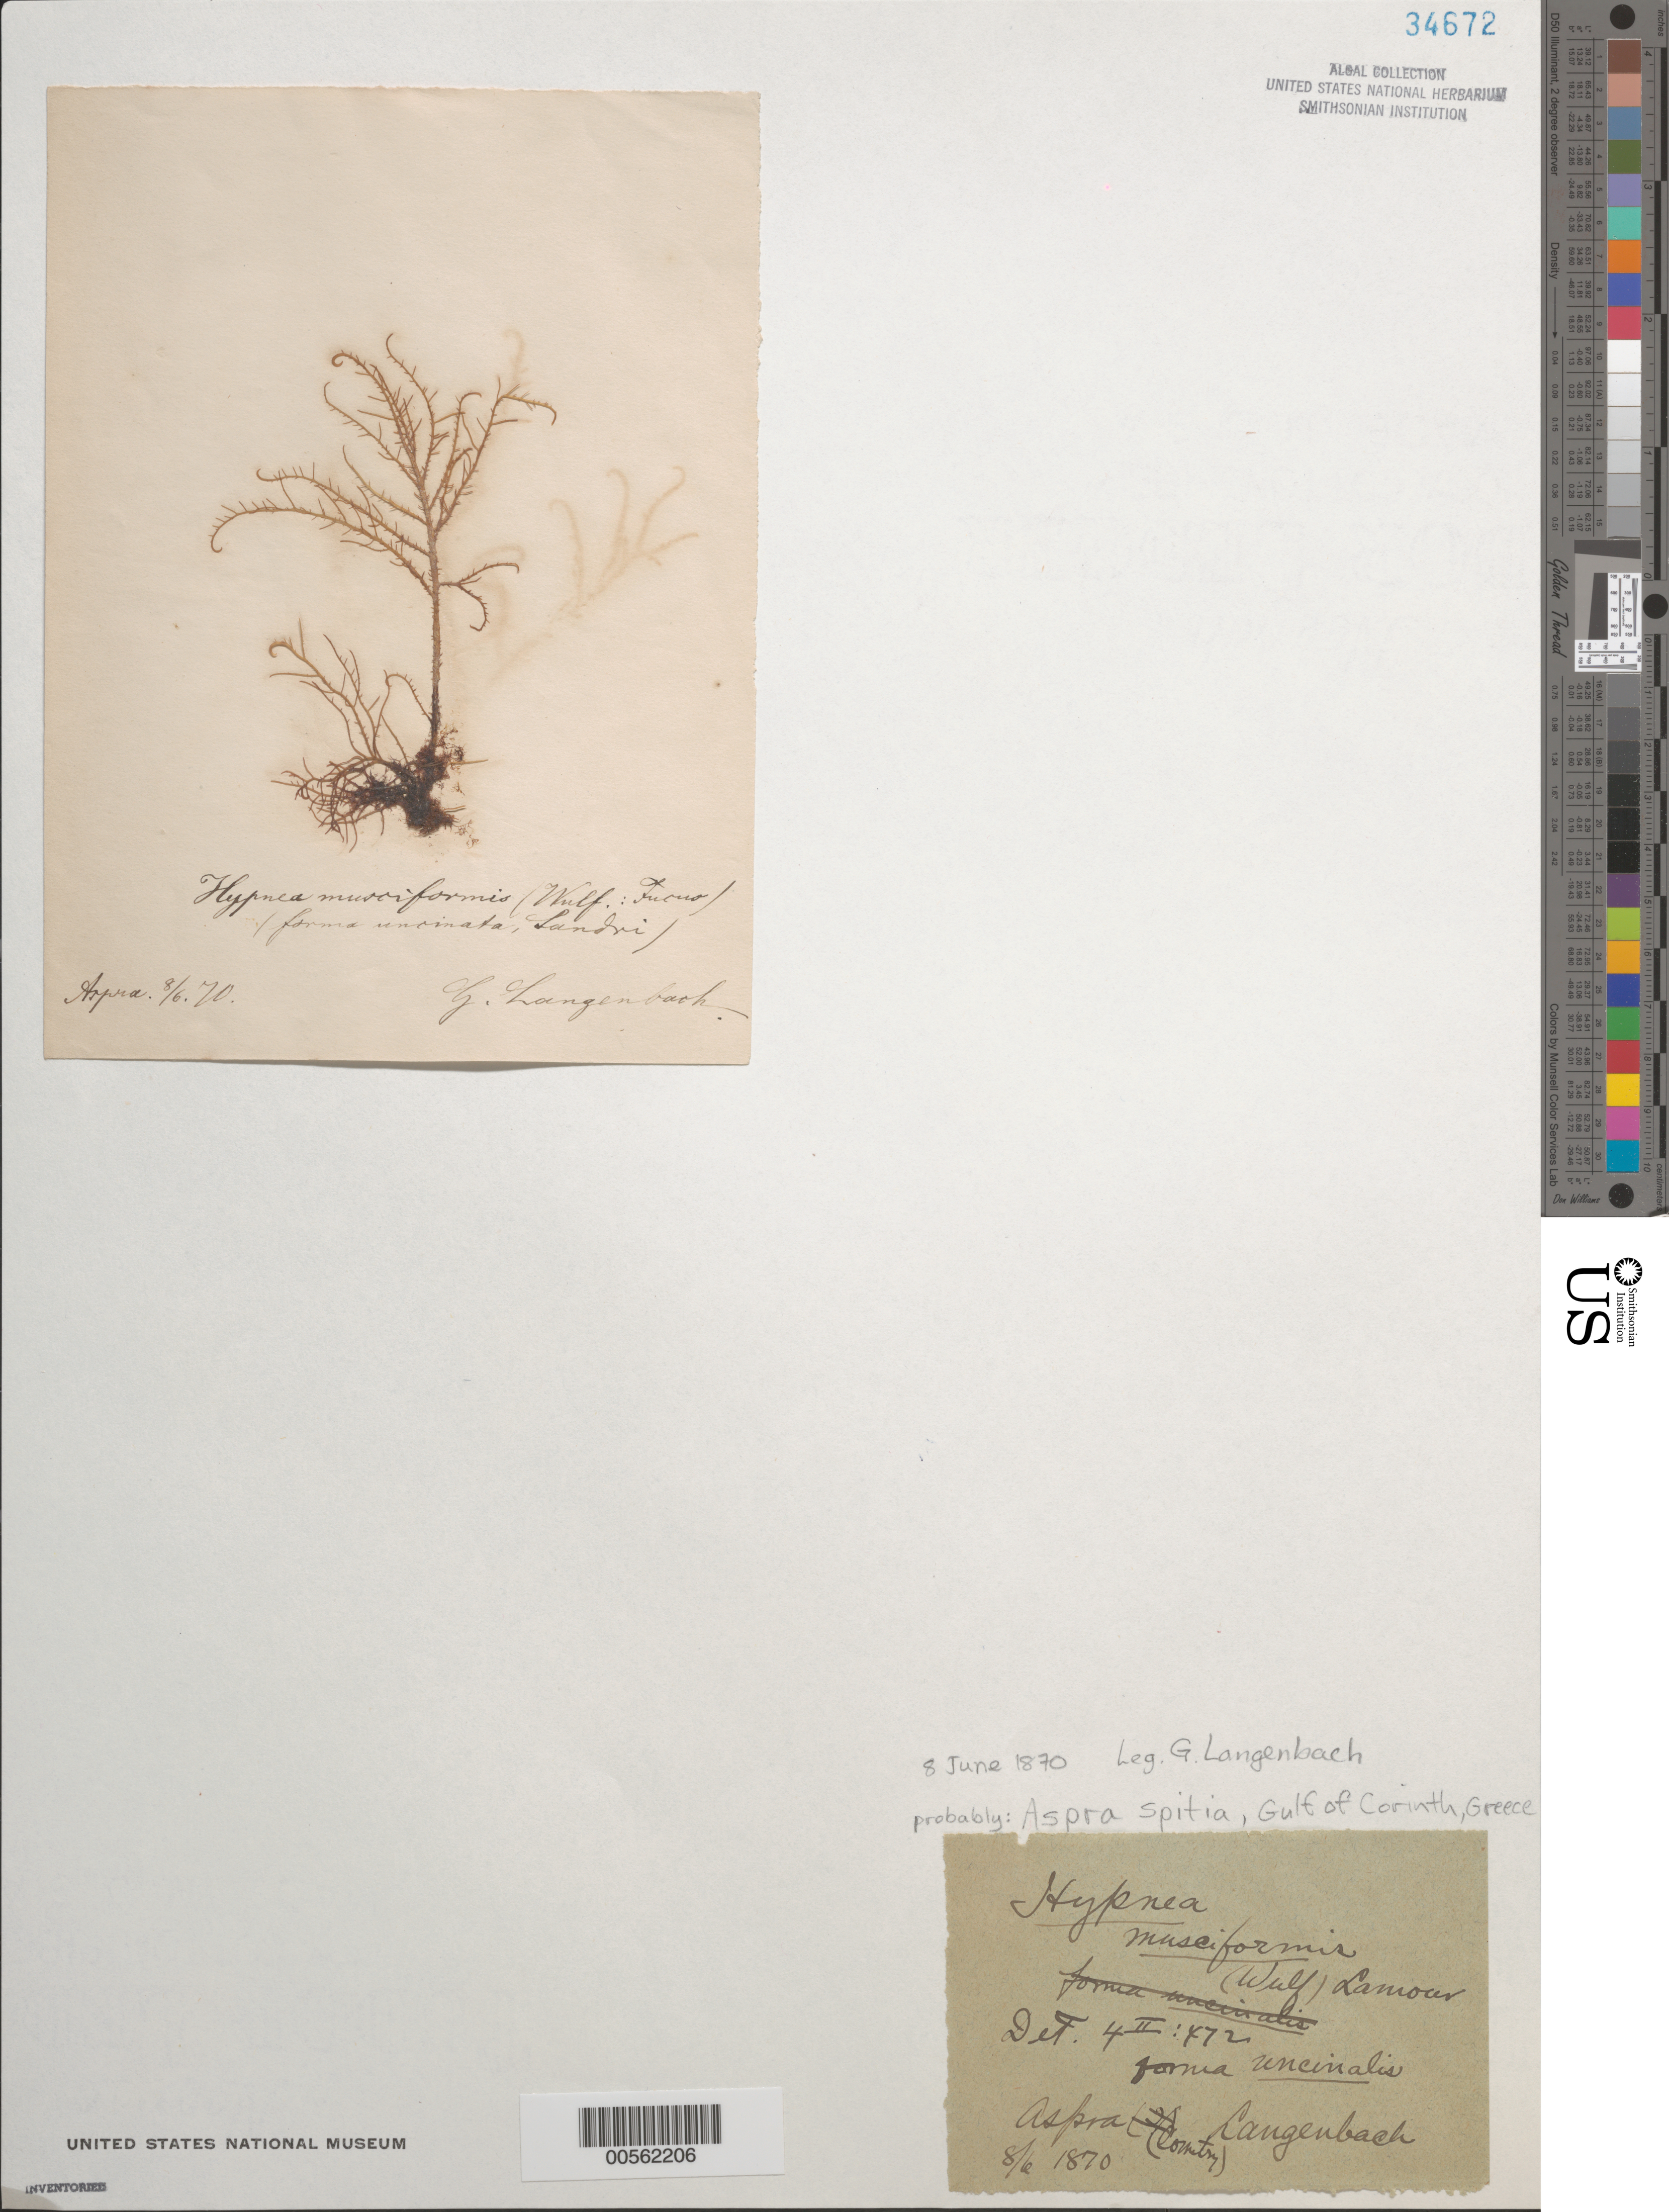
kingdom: Plantae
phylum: Rhodophyta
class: Florideophyceae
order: Gigartinales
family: Cystocloniaceae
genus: Hypnea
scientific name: Hypnea musciformis f. uncinalis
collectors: G. Langenbach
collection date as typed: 08 Jun 1870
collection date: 1870-06-08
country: Greece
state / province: Peloponnese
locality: Aspra Spitia, Gulf of Corinth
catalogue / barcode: US 34672